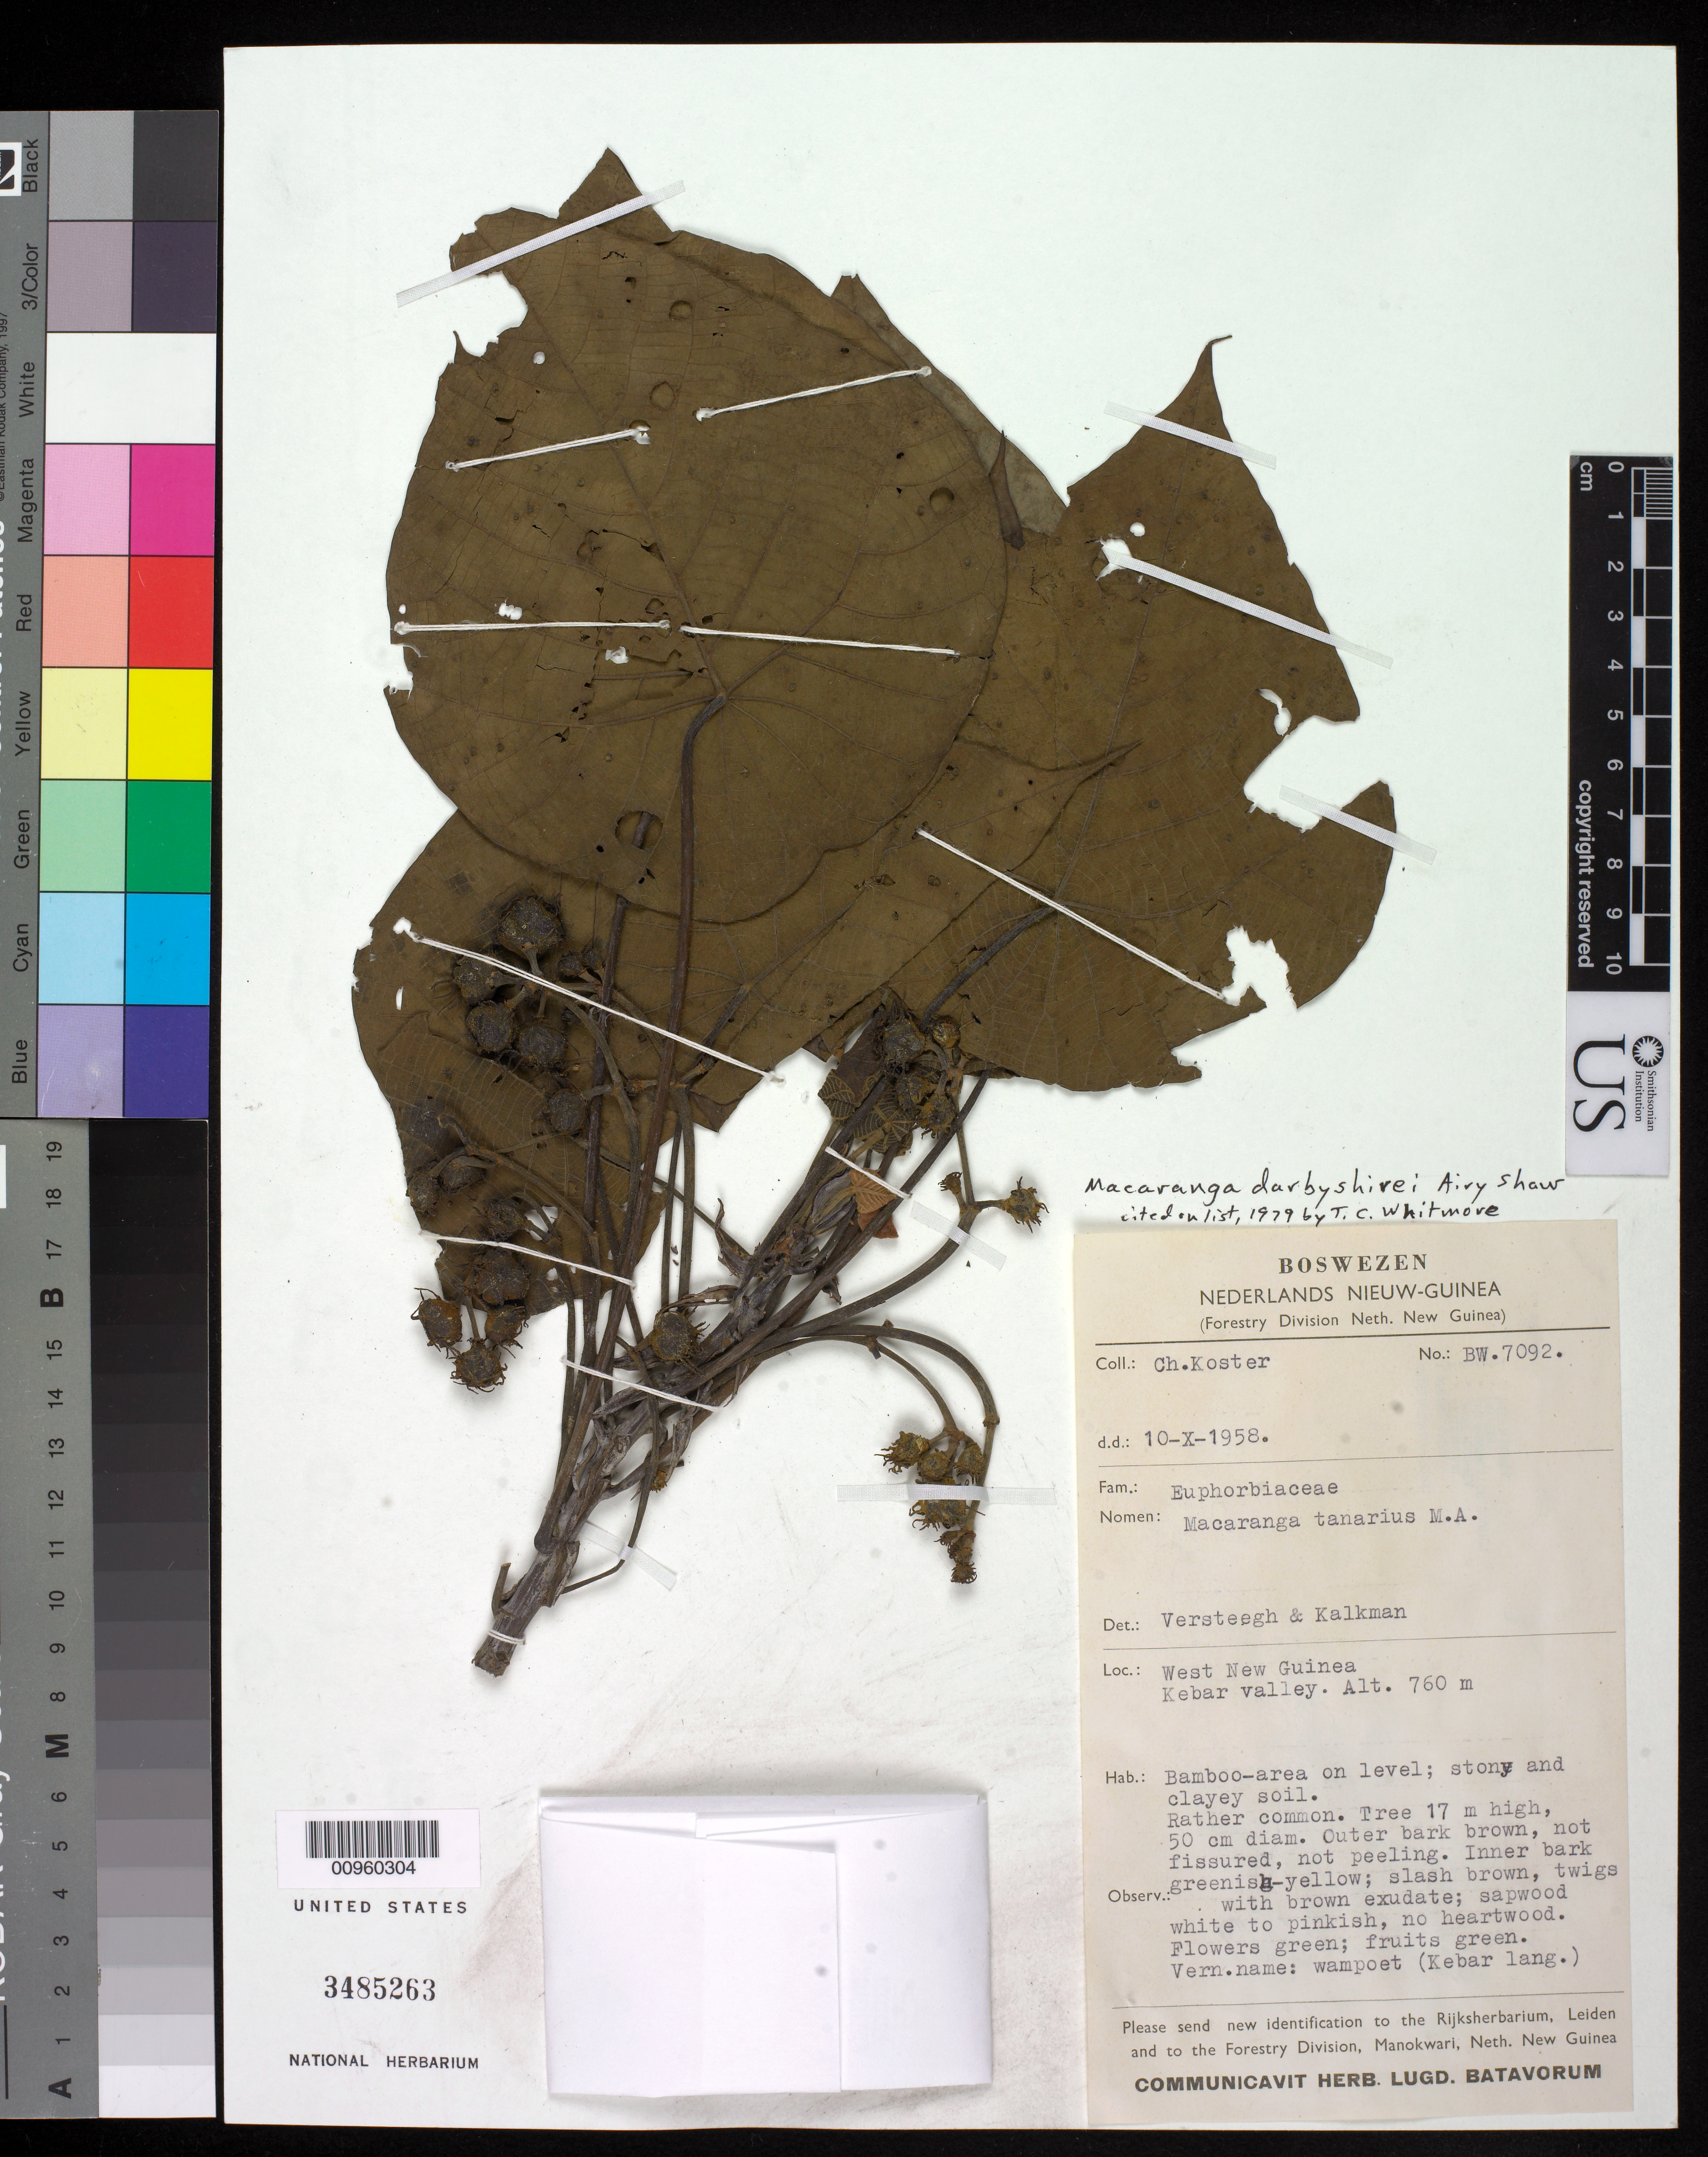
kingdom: Plantae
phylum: Tracheophyta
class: Magnoliopsida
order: Malpighiales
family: Euphorbiaceae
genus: Macaranga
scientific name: Macaranga darbyshirei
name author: Airy Shaw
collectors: C. Koster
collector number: BW 7092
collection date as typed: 10 Oct 1958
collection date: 1958-10-10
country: Indonesia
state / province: Papua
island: New Guinea I.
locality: Kebar Valley, West New Guinea. Manokwari, Irian Jaya.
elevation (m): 760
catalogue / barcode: US 3485263